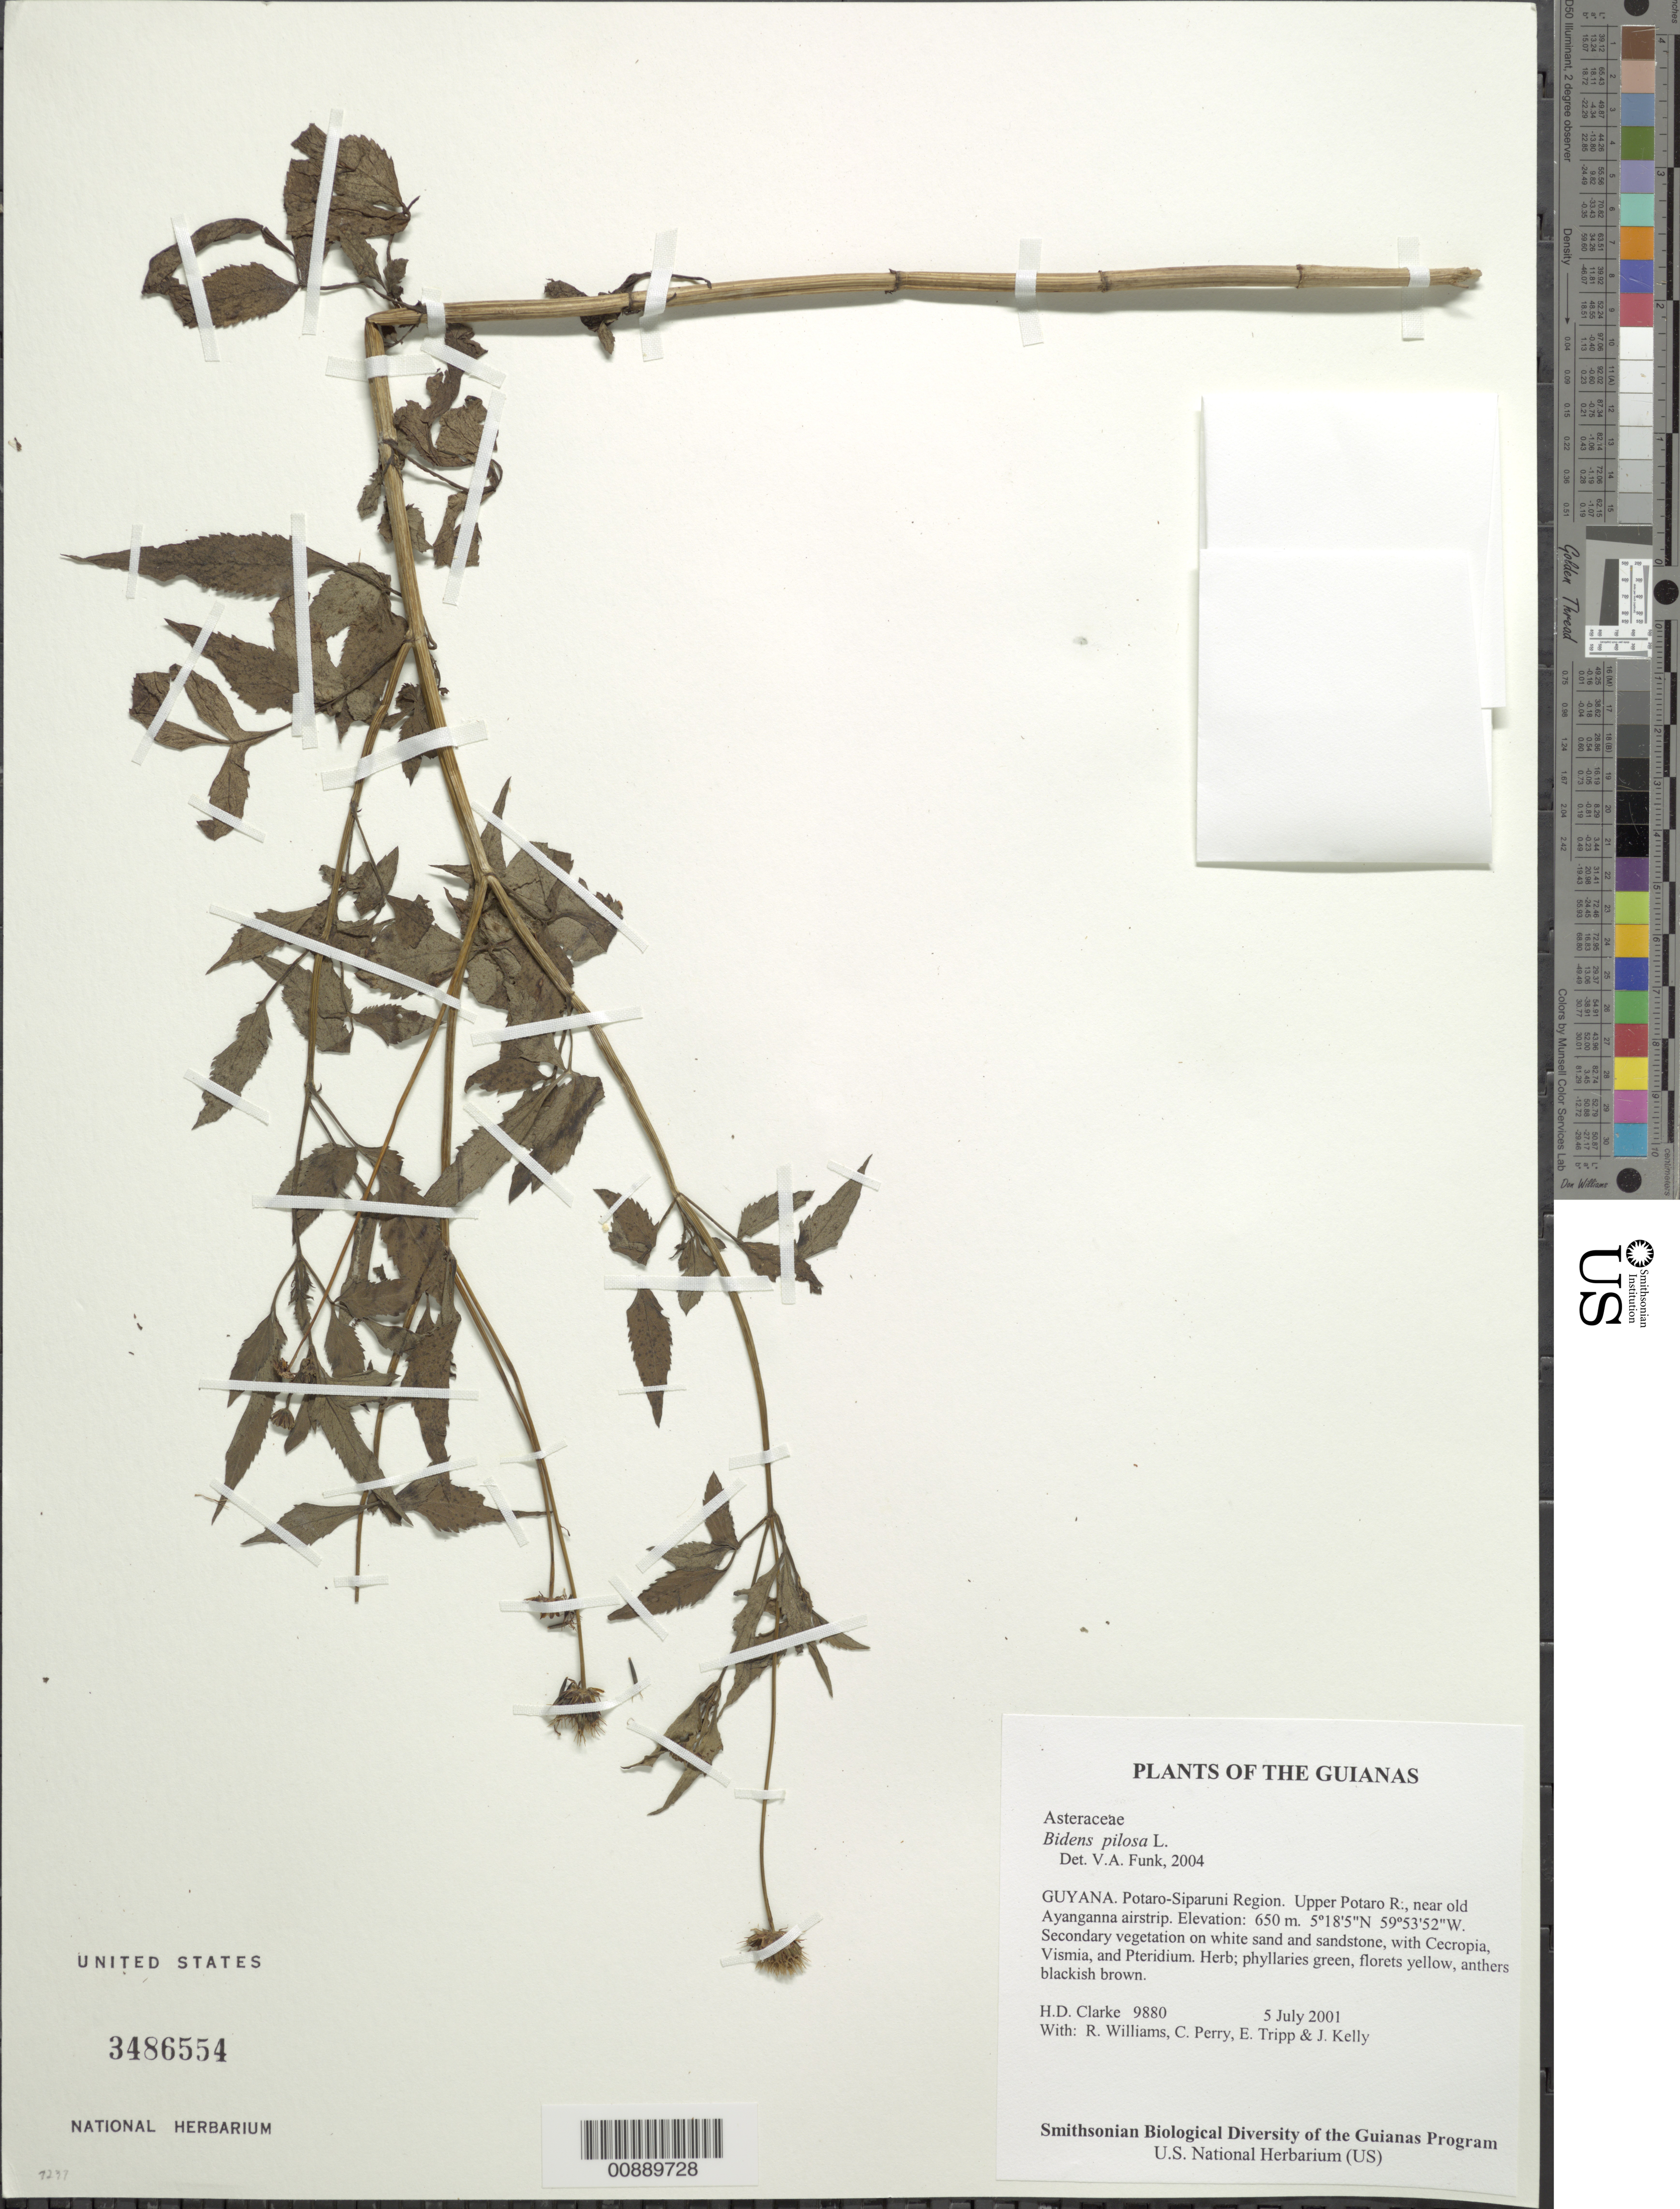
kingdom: Plantae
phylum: Tracheophyta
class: Magnoliopsida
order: Asterales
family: Asteraceae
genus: Bidens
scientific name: Bidens pilosa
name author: L.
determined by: Funk, Vicki A., (BOT), Smithsonian Institution - National Museum of Natural History (UNITED STATES)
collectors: H. D. Clarke, R. Williams, C. Perry, E. Tripp & J. Kelly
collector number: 9880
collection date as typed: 5 July 2001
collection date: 2001-07-05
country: Guyana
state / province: Potaro-Siparuni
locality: Upper Potaro R., near old Ayanganna airstrip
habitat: Secondary vegetation on white sand and sandstone, with Cecropia, Vismia, and Pteridium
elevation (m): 650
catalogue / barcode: US 3486554